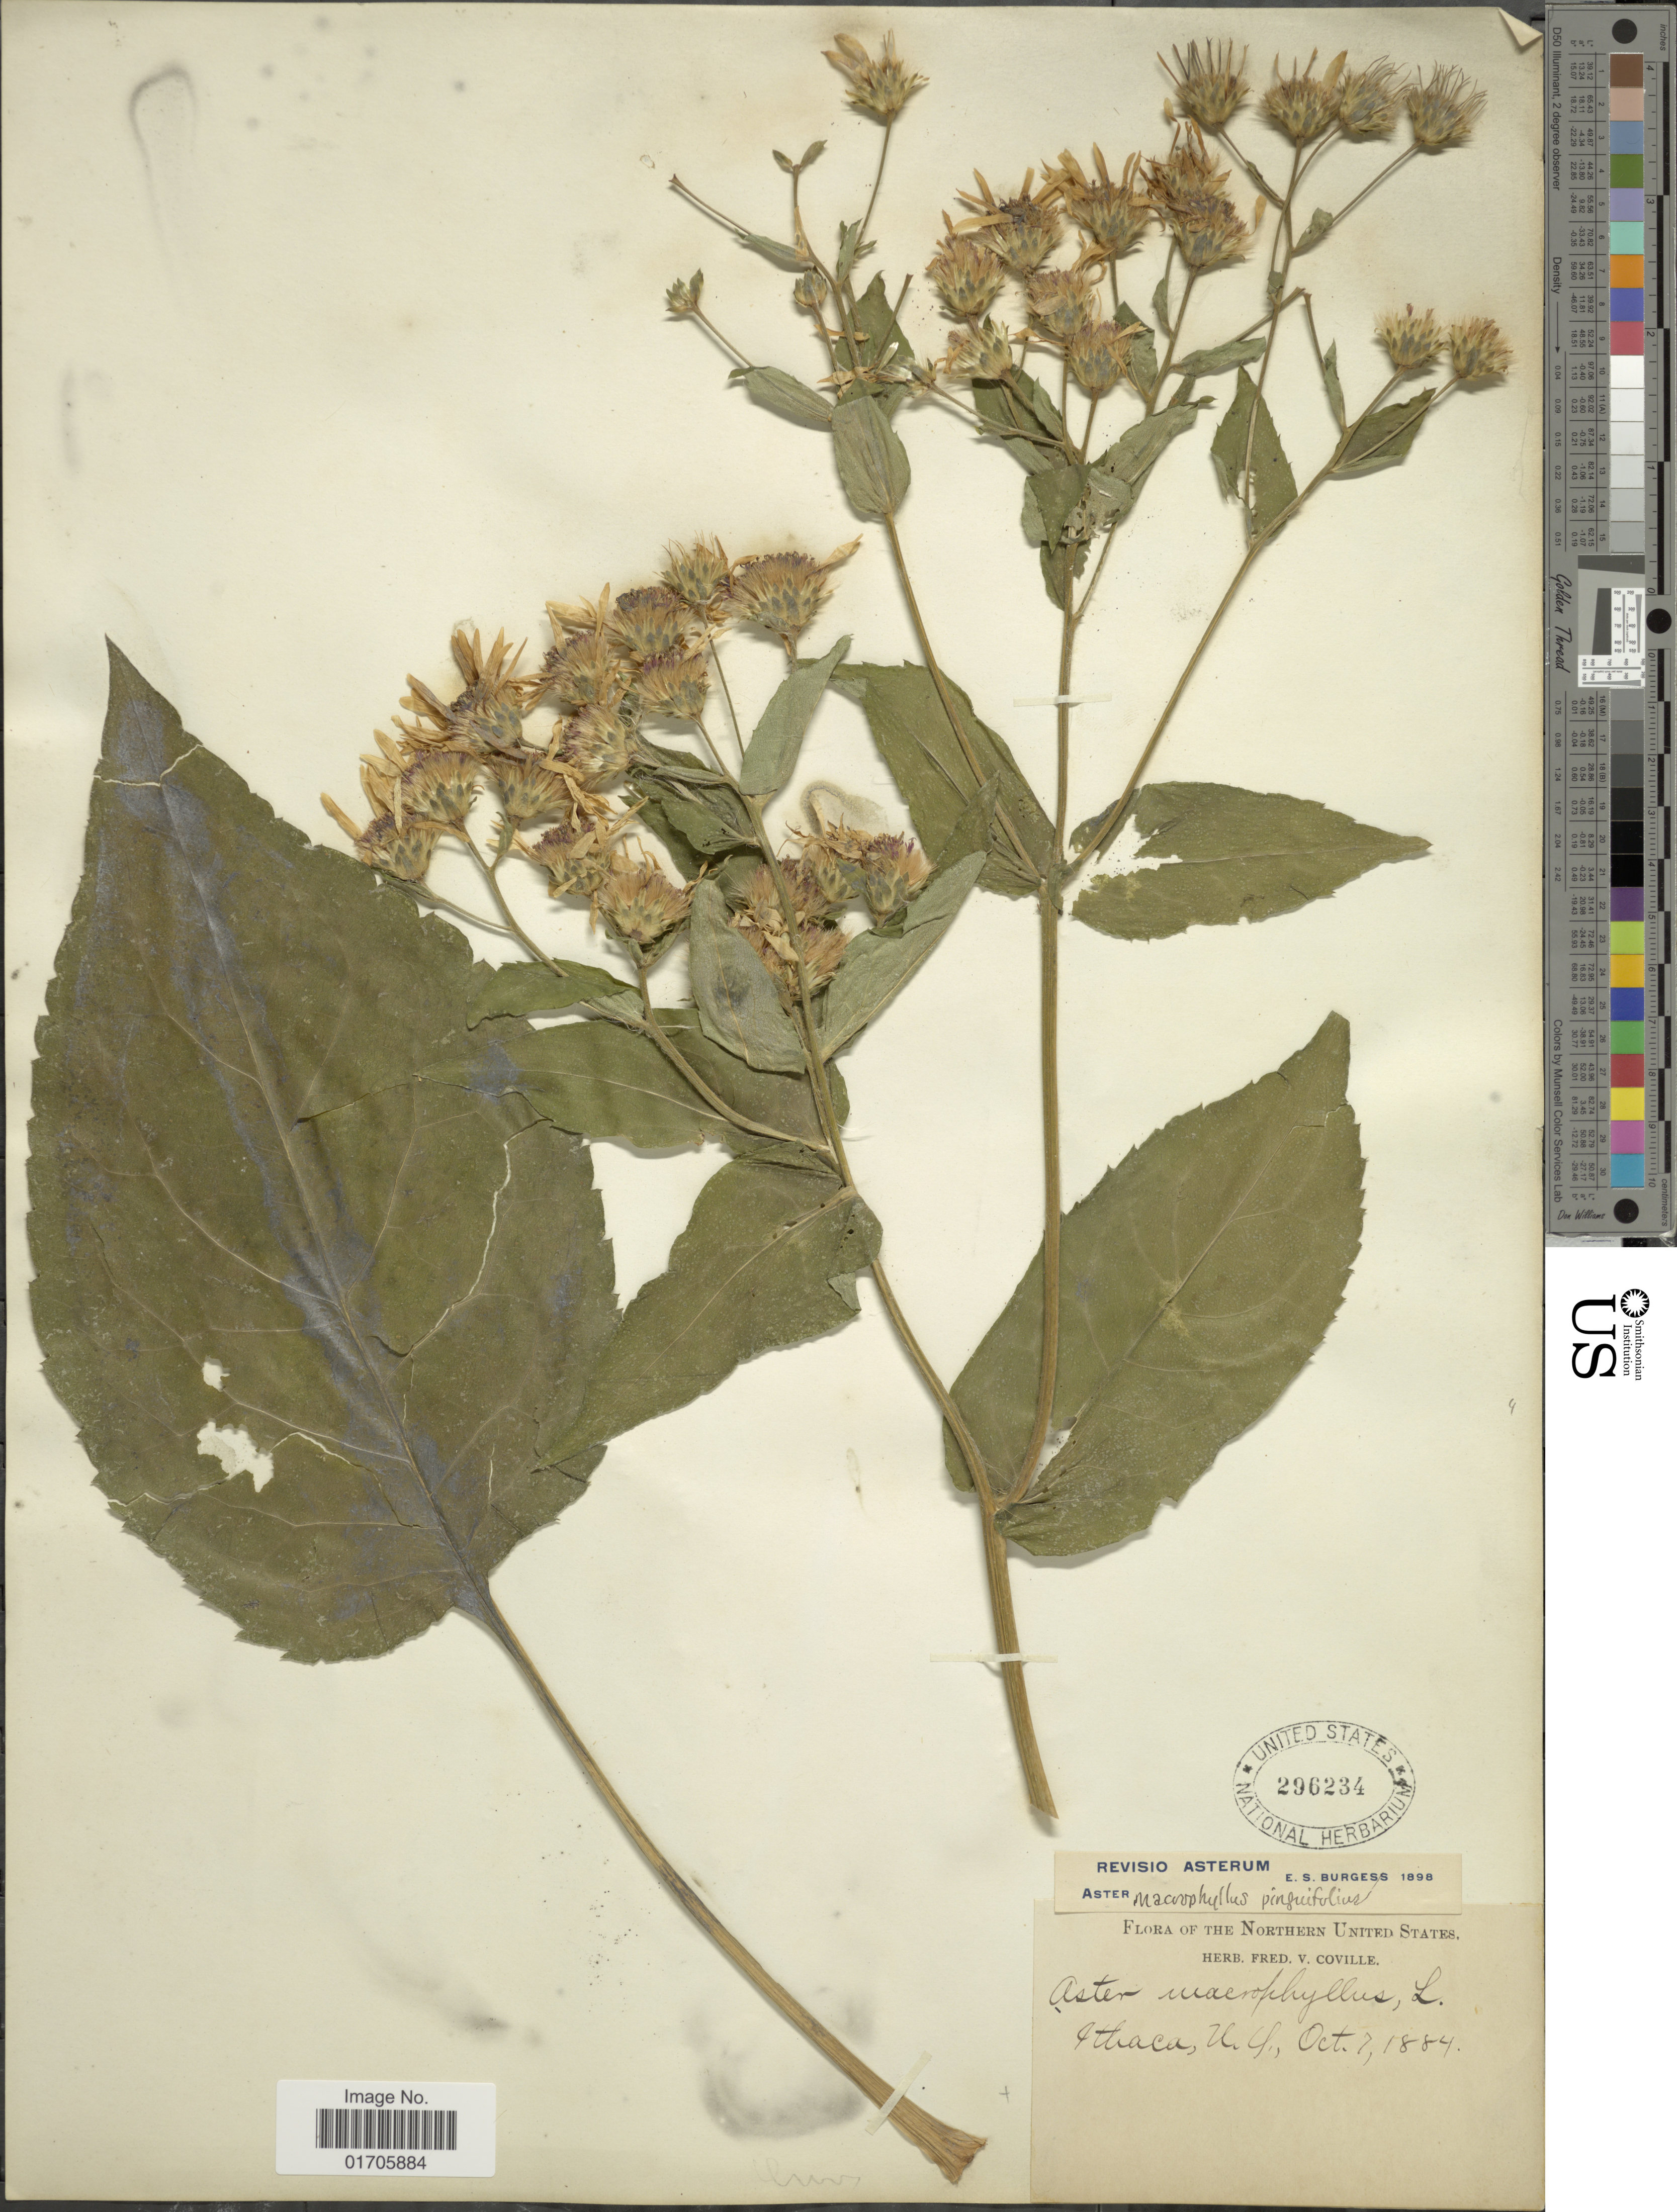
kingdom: Plantae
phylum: Tracheophyta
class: Magnoliopsida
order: Asterales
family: Asteraceae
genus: Eurybia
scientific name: Eurybia macrophylla var. pinguifolia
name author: (E.S. Burgess) G. Wilh. & Rericha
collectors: ex herb. F. V. Coville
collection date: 1884-10-07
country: United States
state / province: New York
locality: Northern United States. Ithaca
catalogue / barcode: US 296234